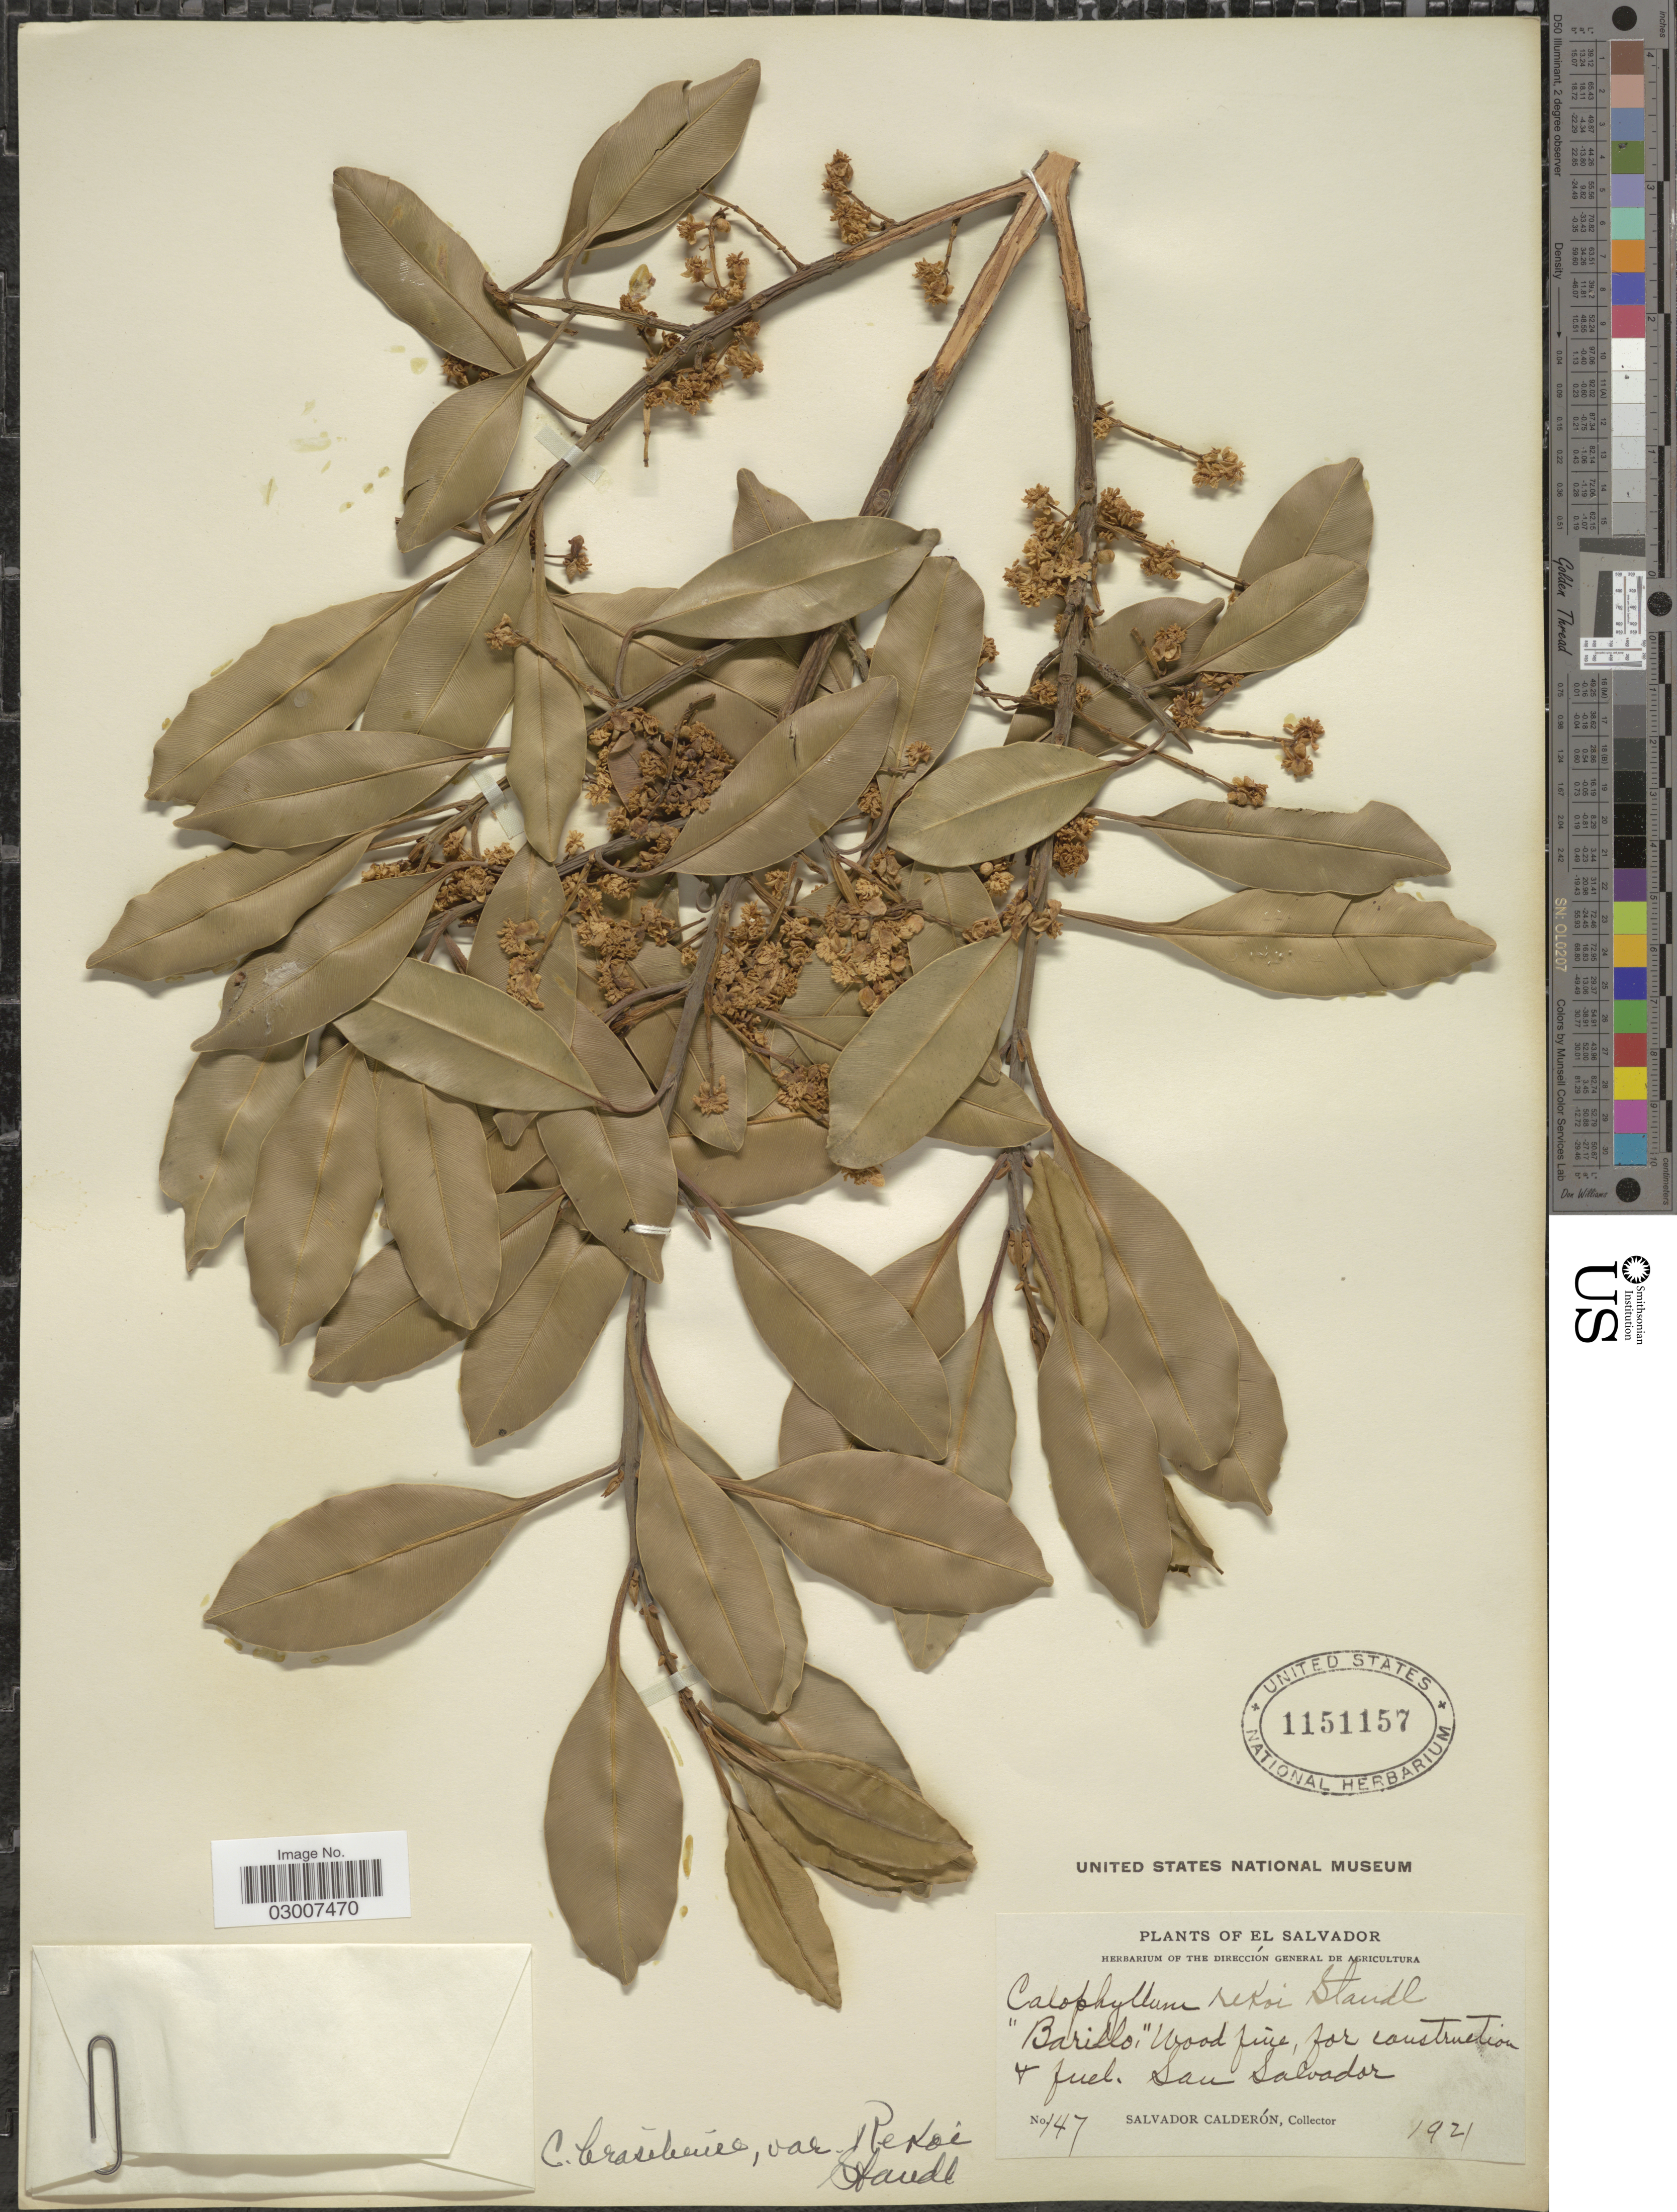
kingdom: Plantae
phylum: Tracheophyta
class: Magnoliopsida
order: Malpighiales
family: Calophyllaceae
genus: Calophyllum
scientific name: Calophyllum brasiliense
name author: Cambess.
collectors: S. Calderón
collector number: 147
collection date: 1921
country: El Salvador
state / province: San Salvador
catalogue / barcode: US 1151157